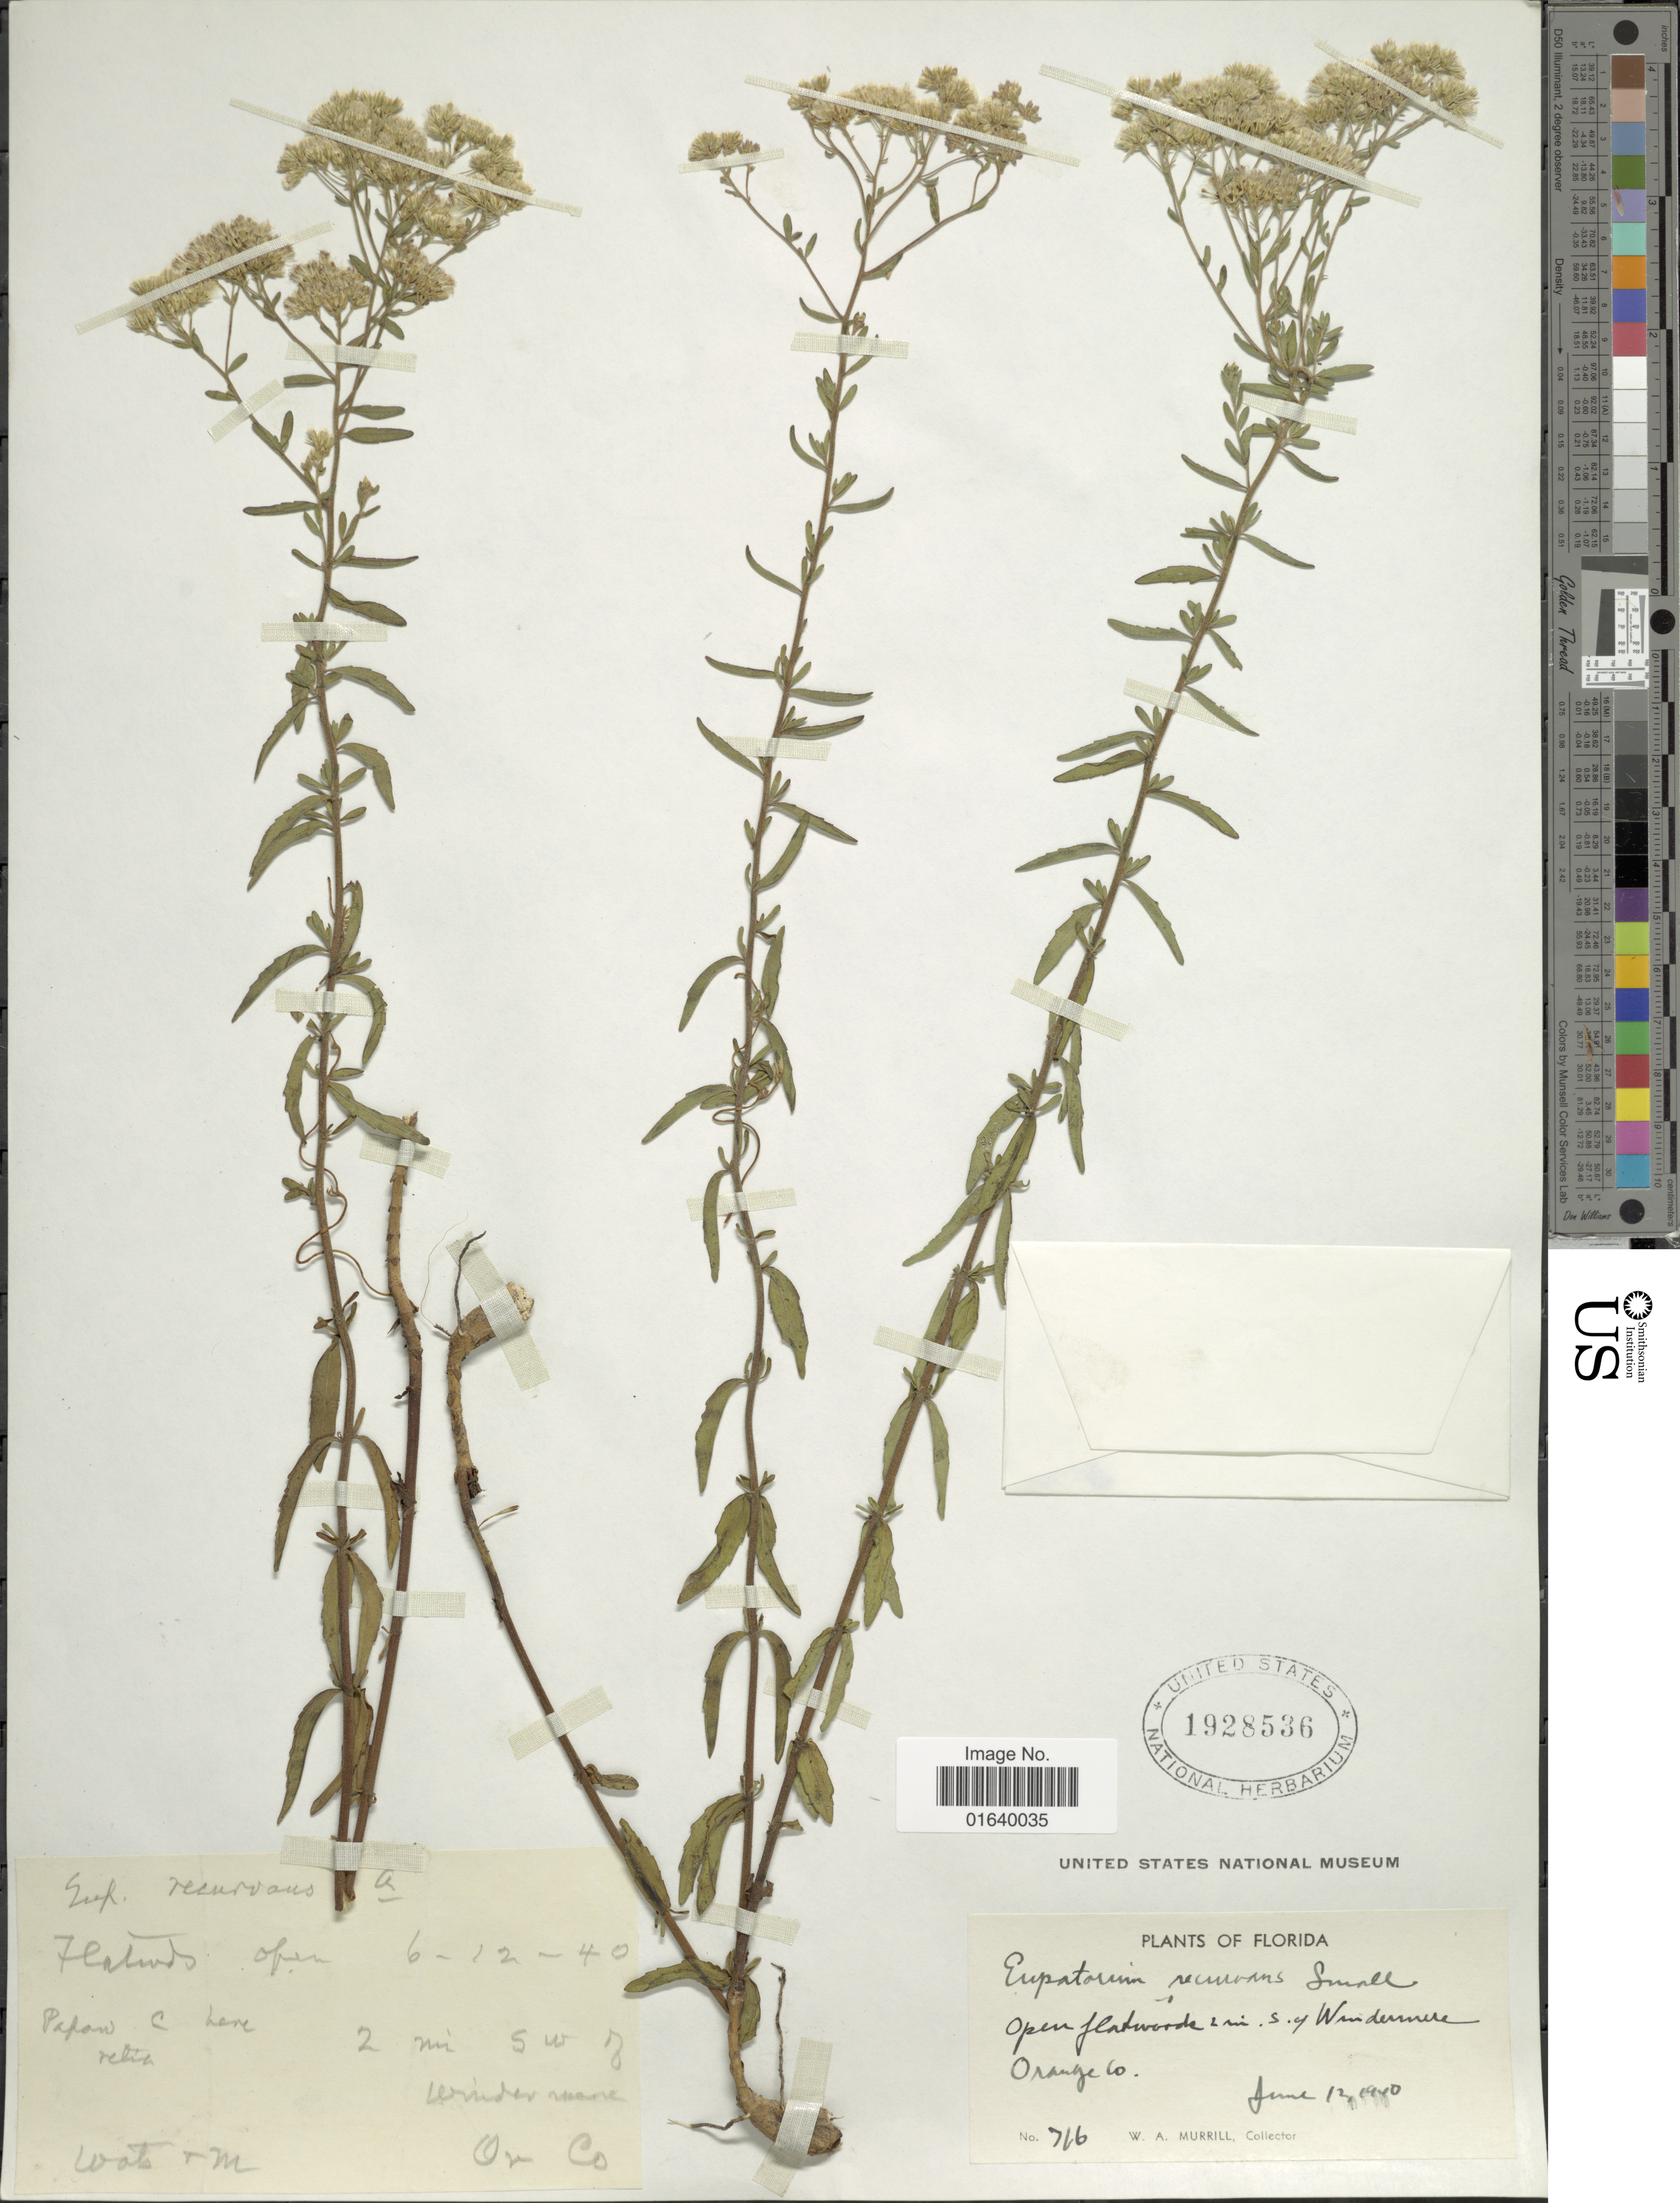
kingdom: Plantae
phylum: Tracheophyta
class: Magnoliopsida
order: Asterales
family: Asteraceae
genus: Eupatorium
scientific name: Eupatorium recurvans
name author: Small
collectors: W. A. Murrill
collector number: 716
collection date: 1940-06-12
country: United States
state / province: Florida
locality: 2 mi. s. of Windermere, Orange Co.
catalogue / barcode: US 1928536